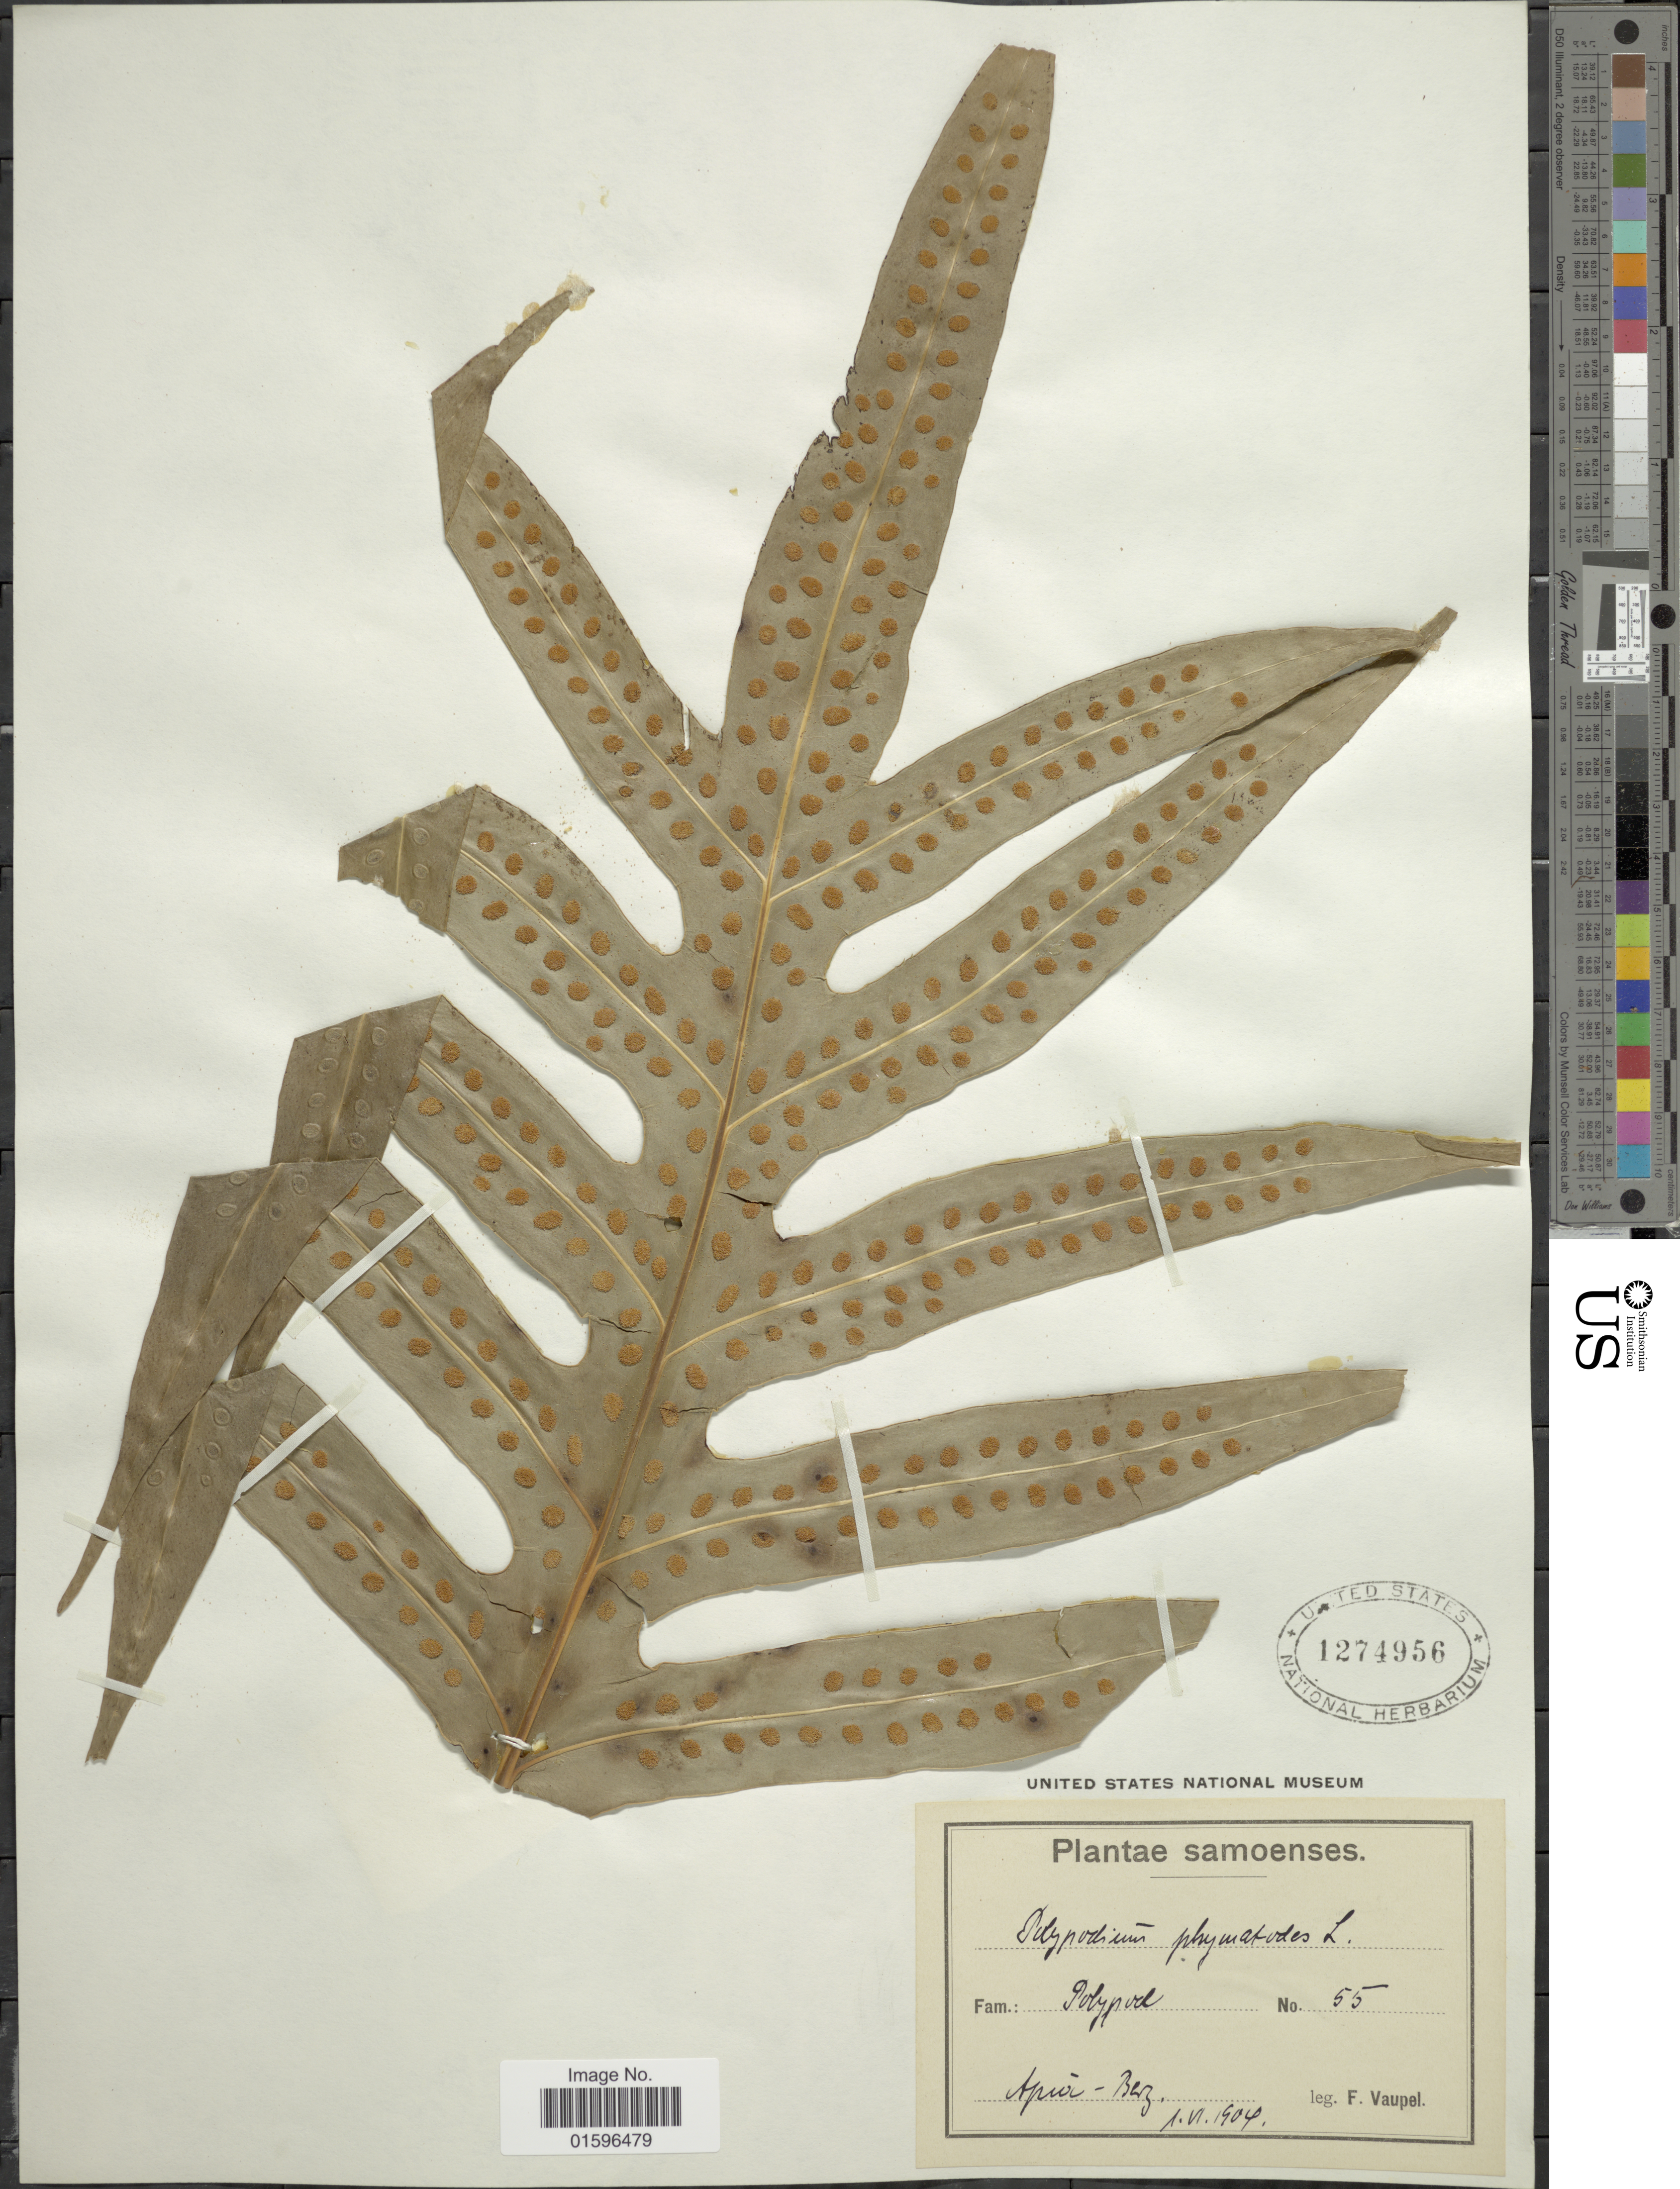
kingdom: Plantae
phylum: Tracheophyta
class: Polypodiopsida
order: Polypodiales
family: Polypodiaceae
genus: Polypodium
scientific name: Polypodium scolopendria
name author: Burm. f.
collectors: F. Vaupel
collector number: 55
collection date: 1904-06-01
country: Samoa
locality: Samoenses, Apioli-Berg [interpreted]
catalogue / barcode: US 1274956